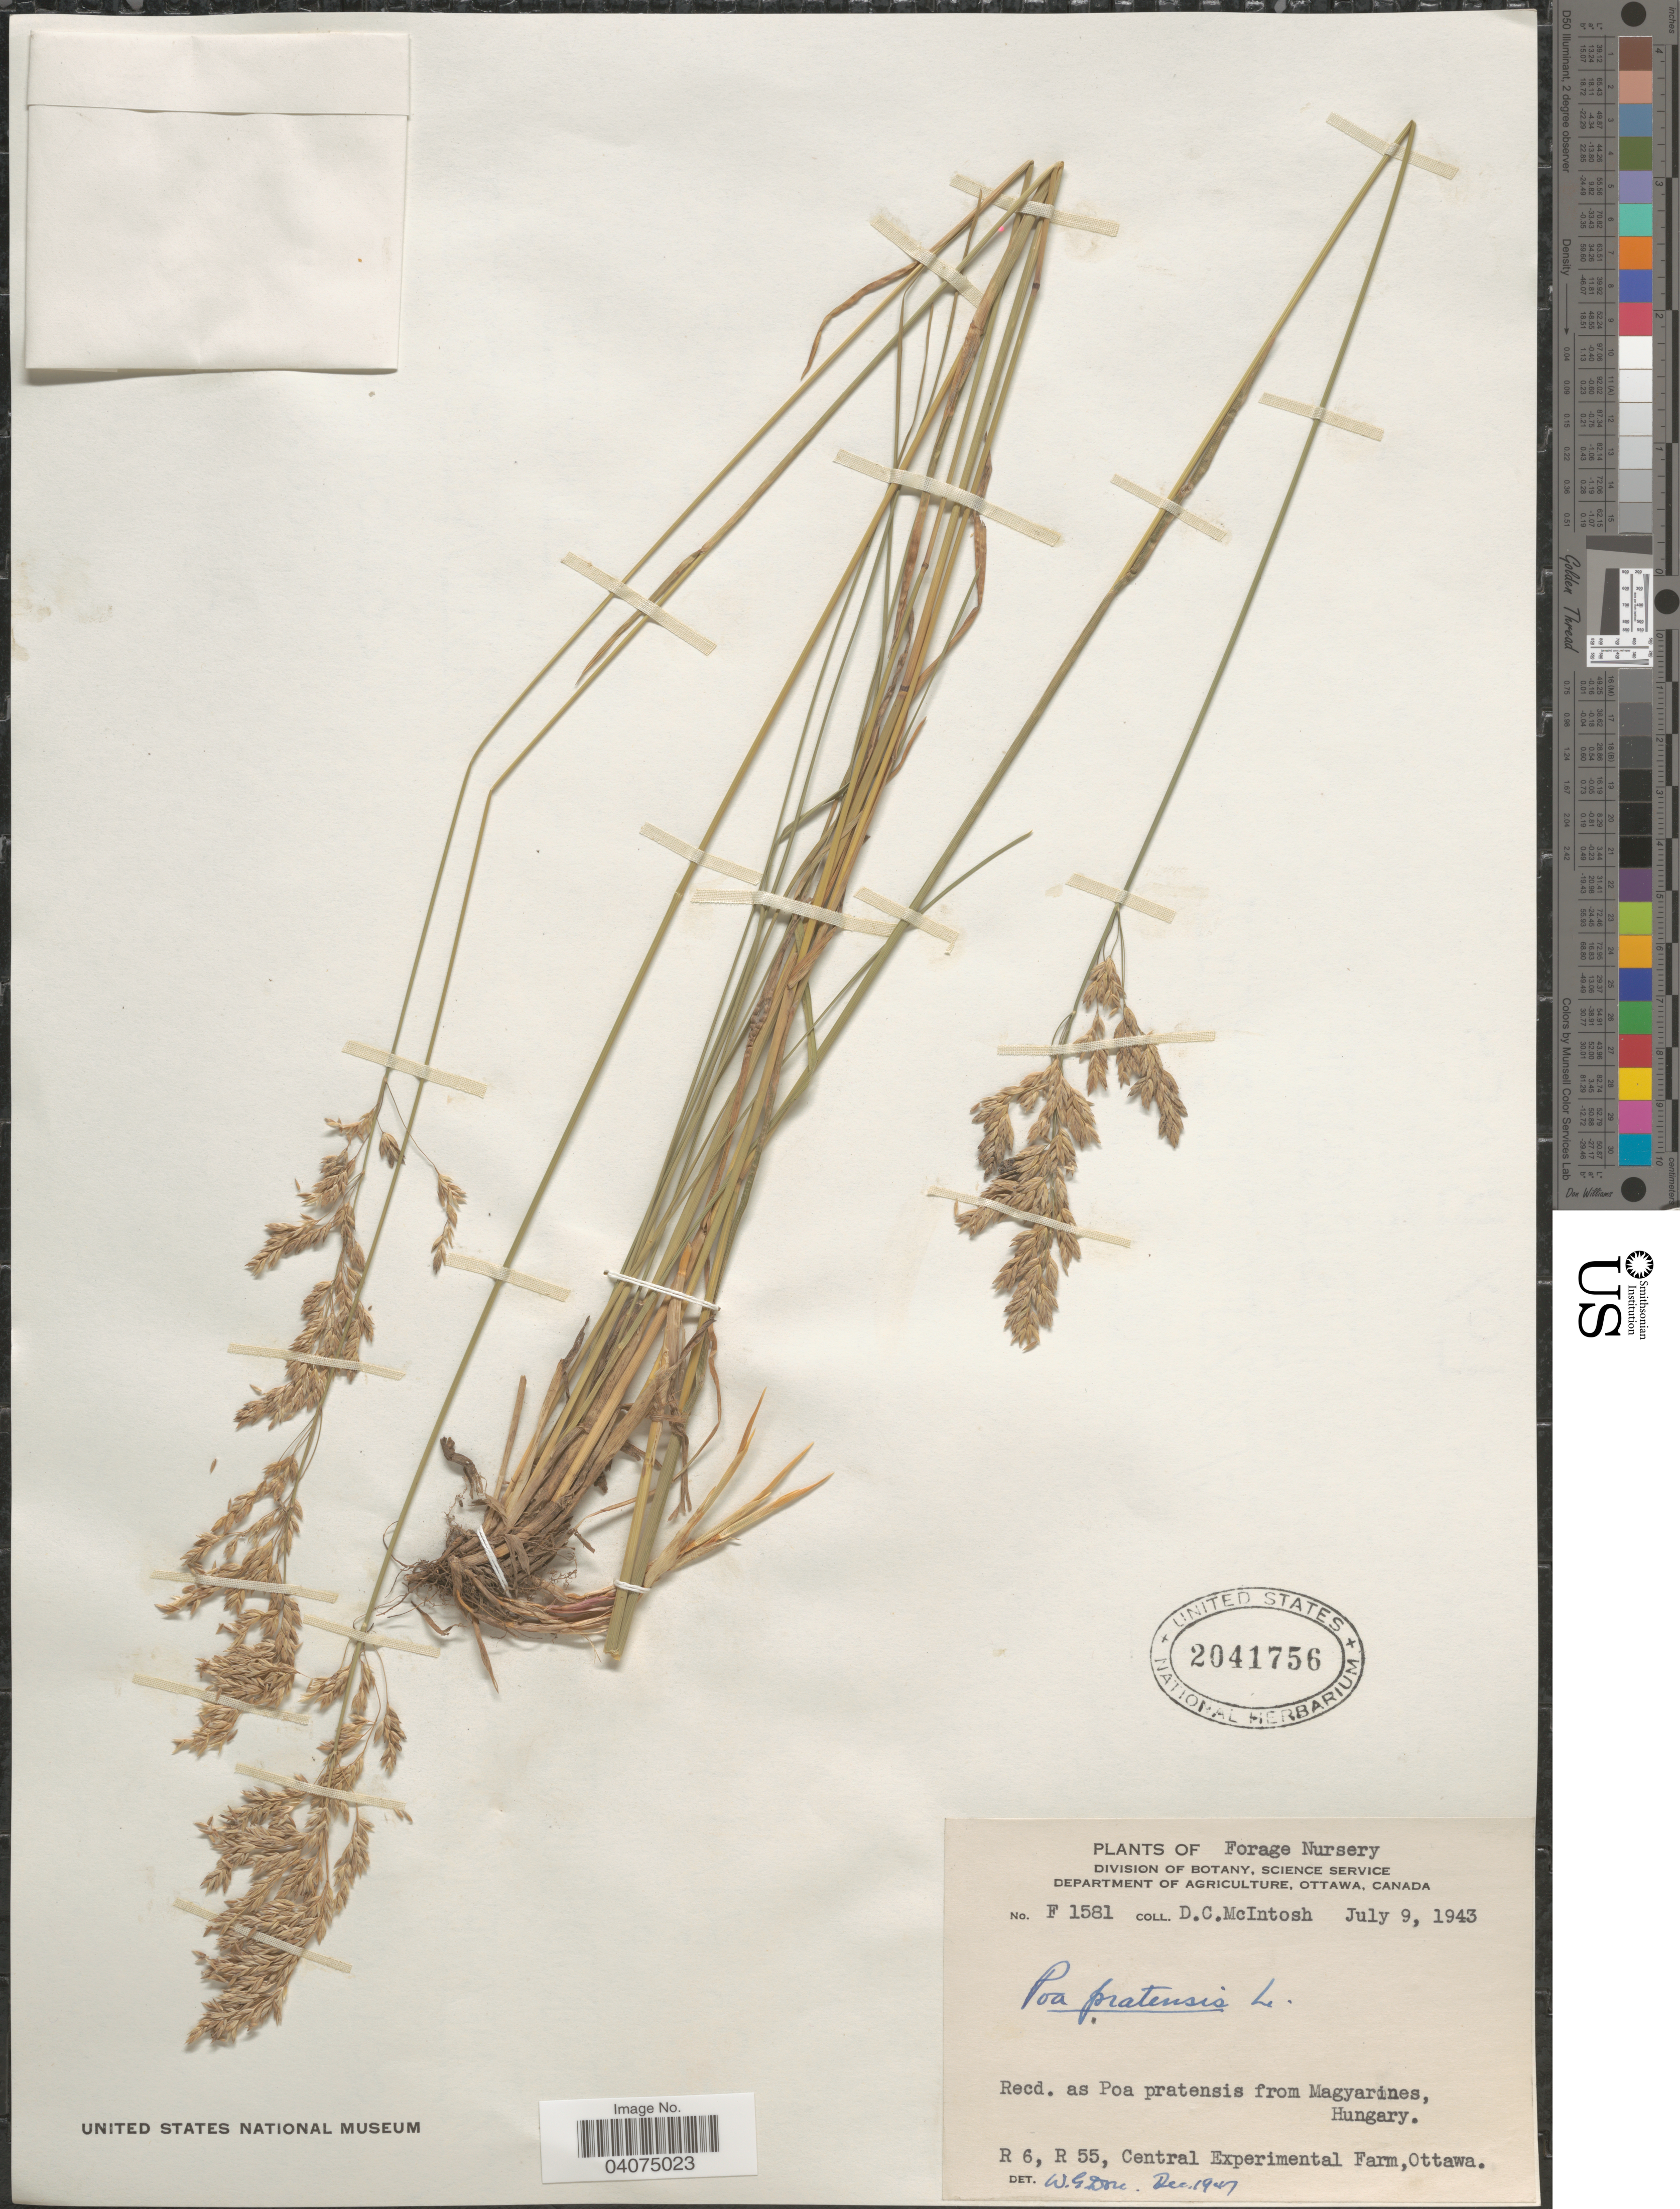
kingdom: Plantae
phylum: Tracheophyta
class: Liliopsida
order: Poales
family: Poaceae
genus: Poa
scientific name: Poa pratensis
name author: L.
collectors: D. McIntosh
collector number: F1581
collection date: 1943-07-09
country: Canada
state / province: Ontario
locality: Forage Nursery. R 6, R 55, Central Experimental Farm, Ottawa.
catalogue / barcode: US 2041756